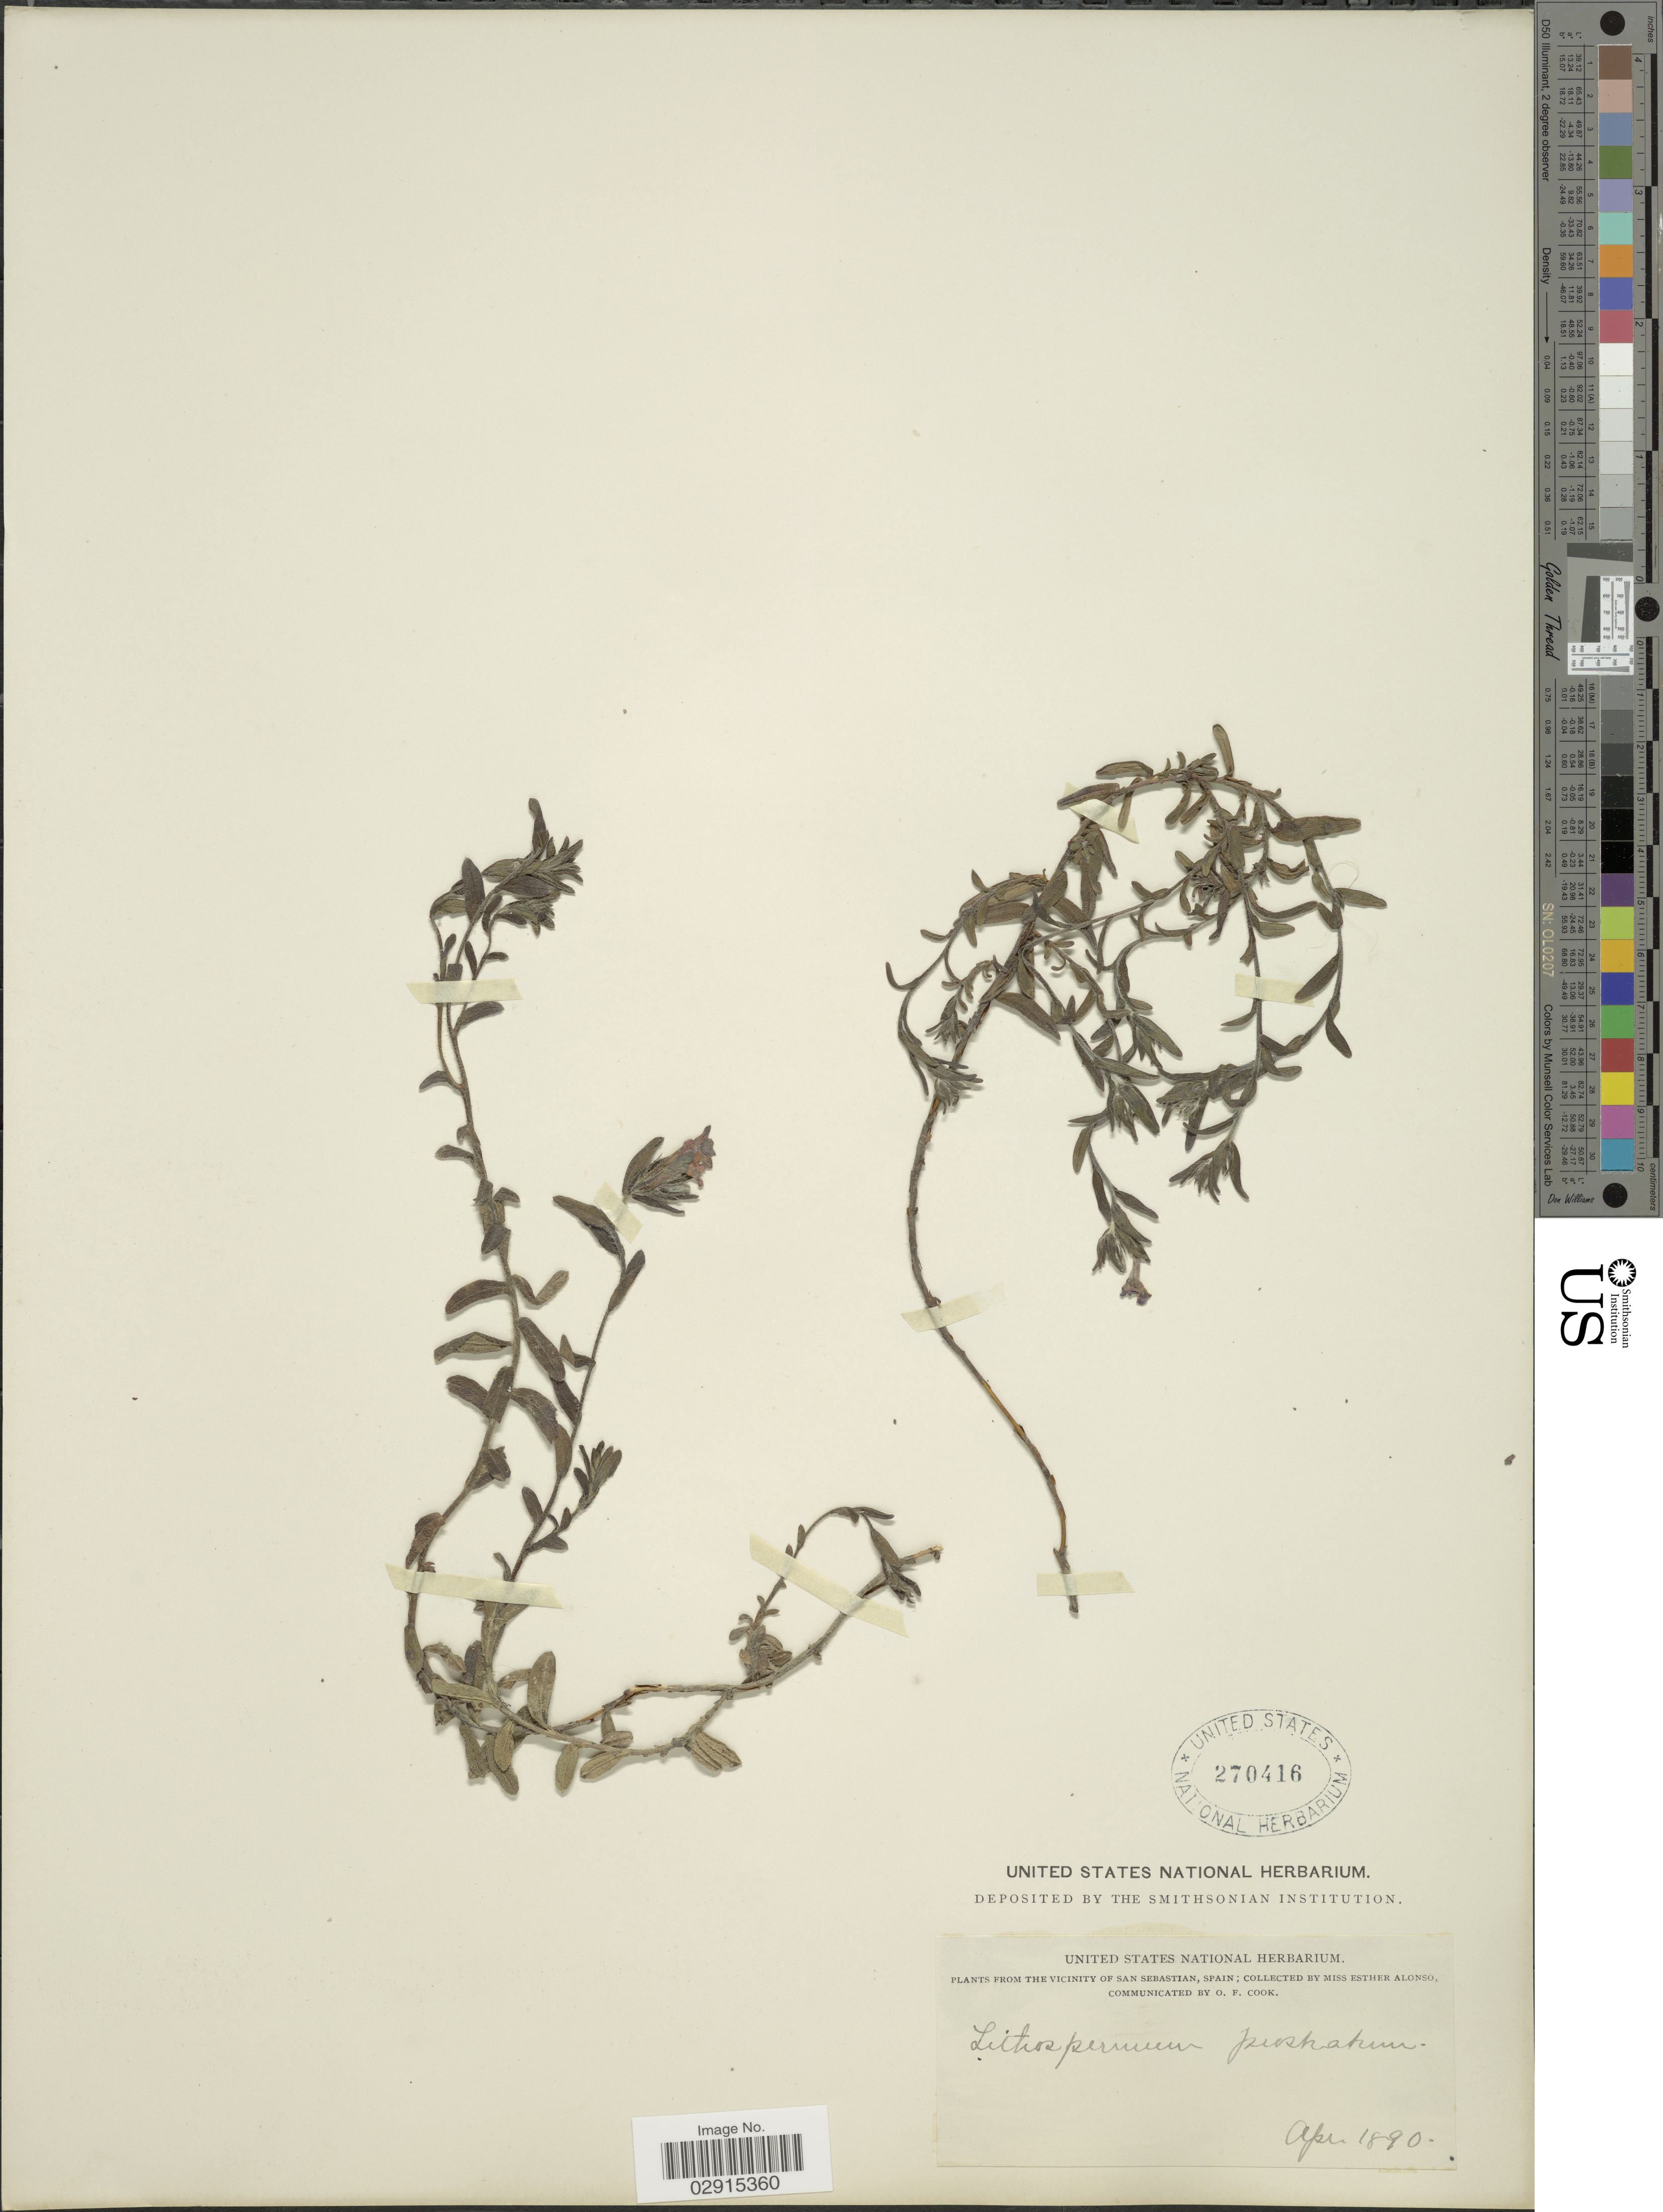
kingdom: Plantae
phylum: Tracheophyta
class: Magnoliopsida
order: Boraginales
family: Boraginaceae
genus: Lithospermum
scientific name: Lithospermum prostratum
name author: Loisel.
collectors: E. Alonso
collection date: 1890-04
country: Spain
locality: Vicinity of San Sebastian.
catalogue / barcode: US 270416